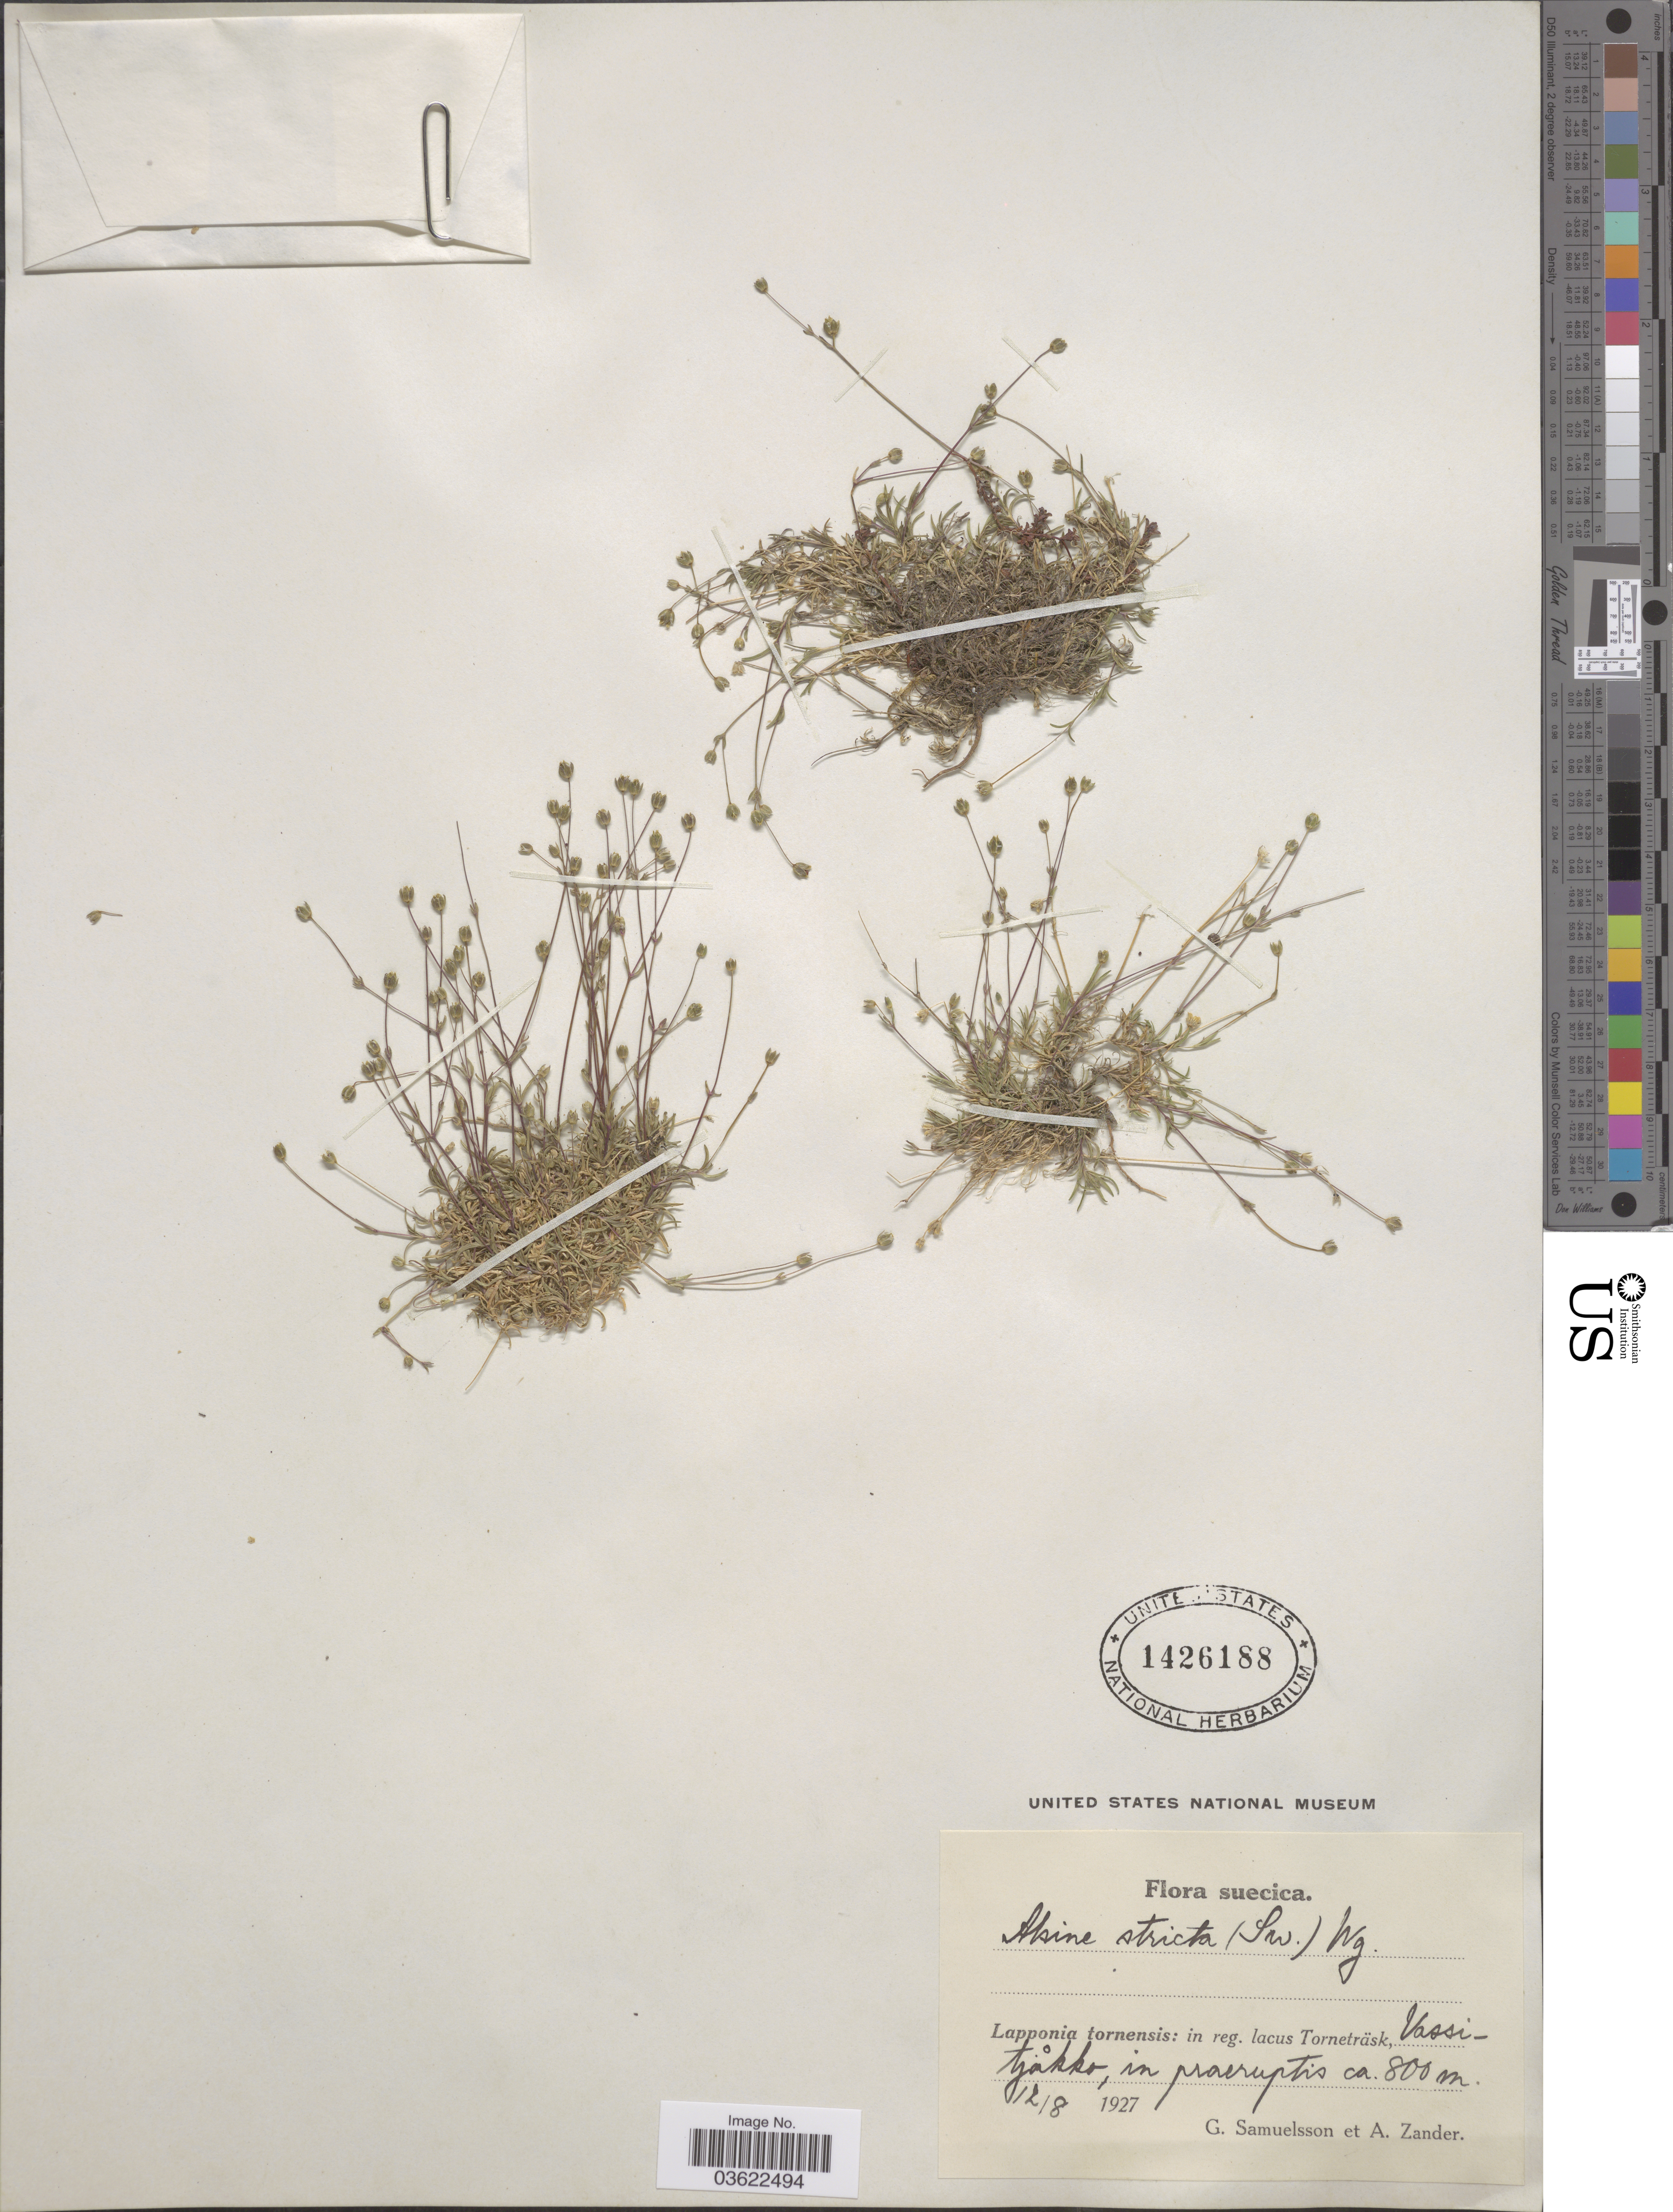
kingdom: Plantae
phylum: Tracheophyta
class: Magnoliopsida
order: Caryophyllales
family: Caryophyllaceae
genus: Arenaria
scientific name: Arenaria stricta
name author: Michx.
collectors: G. Samuelsson & A. Zander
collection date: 1927-08-12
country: Sweden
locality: Suecica. Lapponia tornensis: in reg. lacus Torneträsk, Vassitjåkko, in praeruptis.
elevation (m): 800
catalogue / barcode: US 1426188